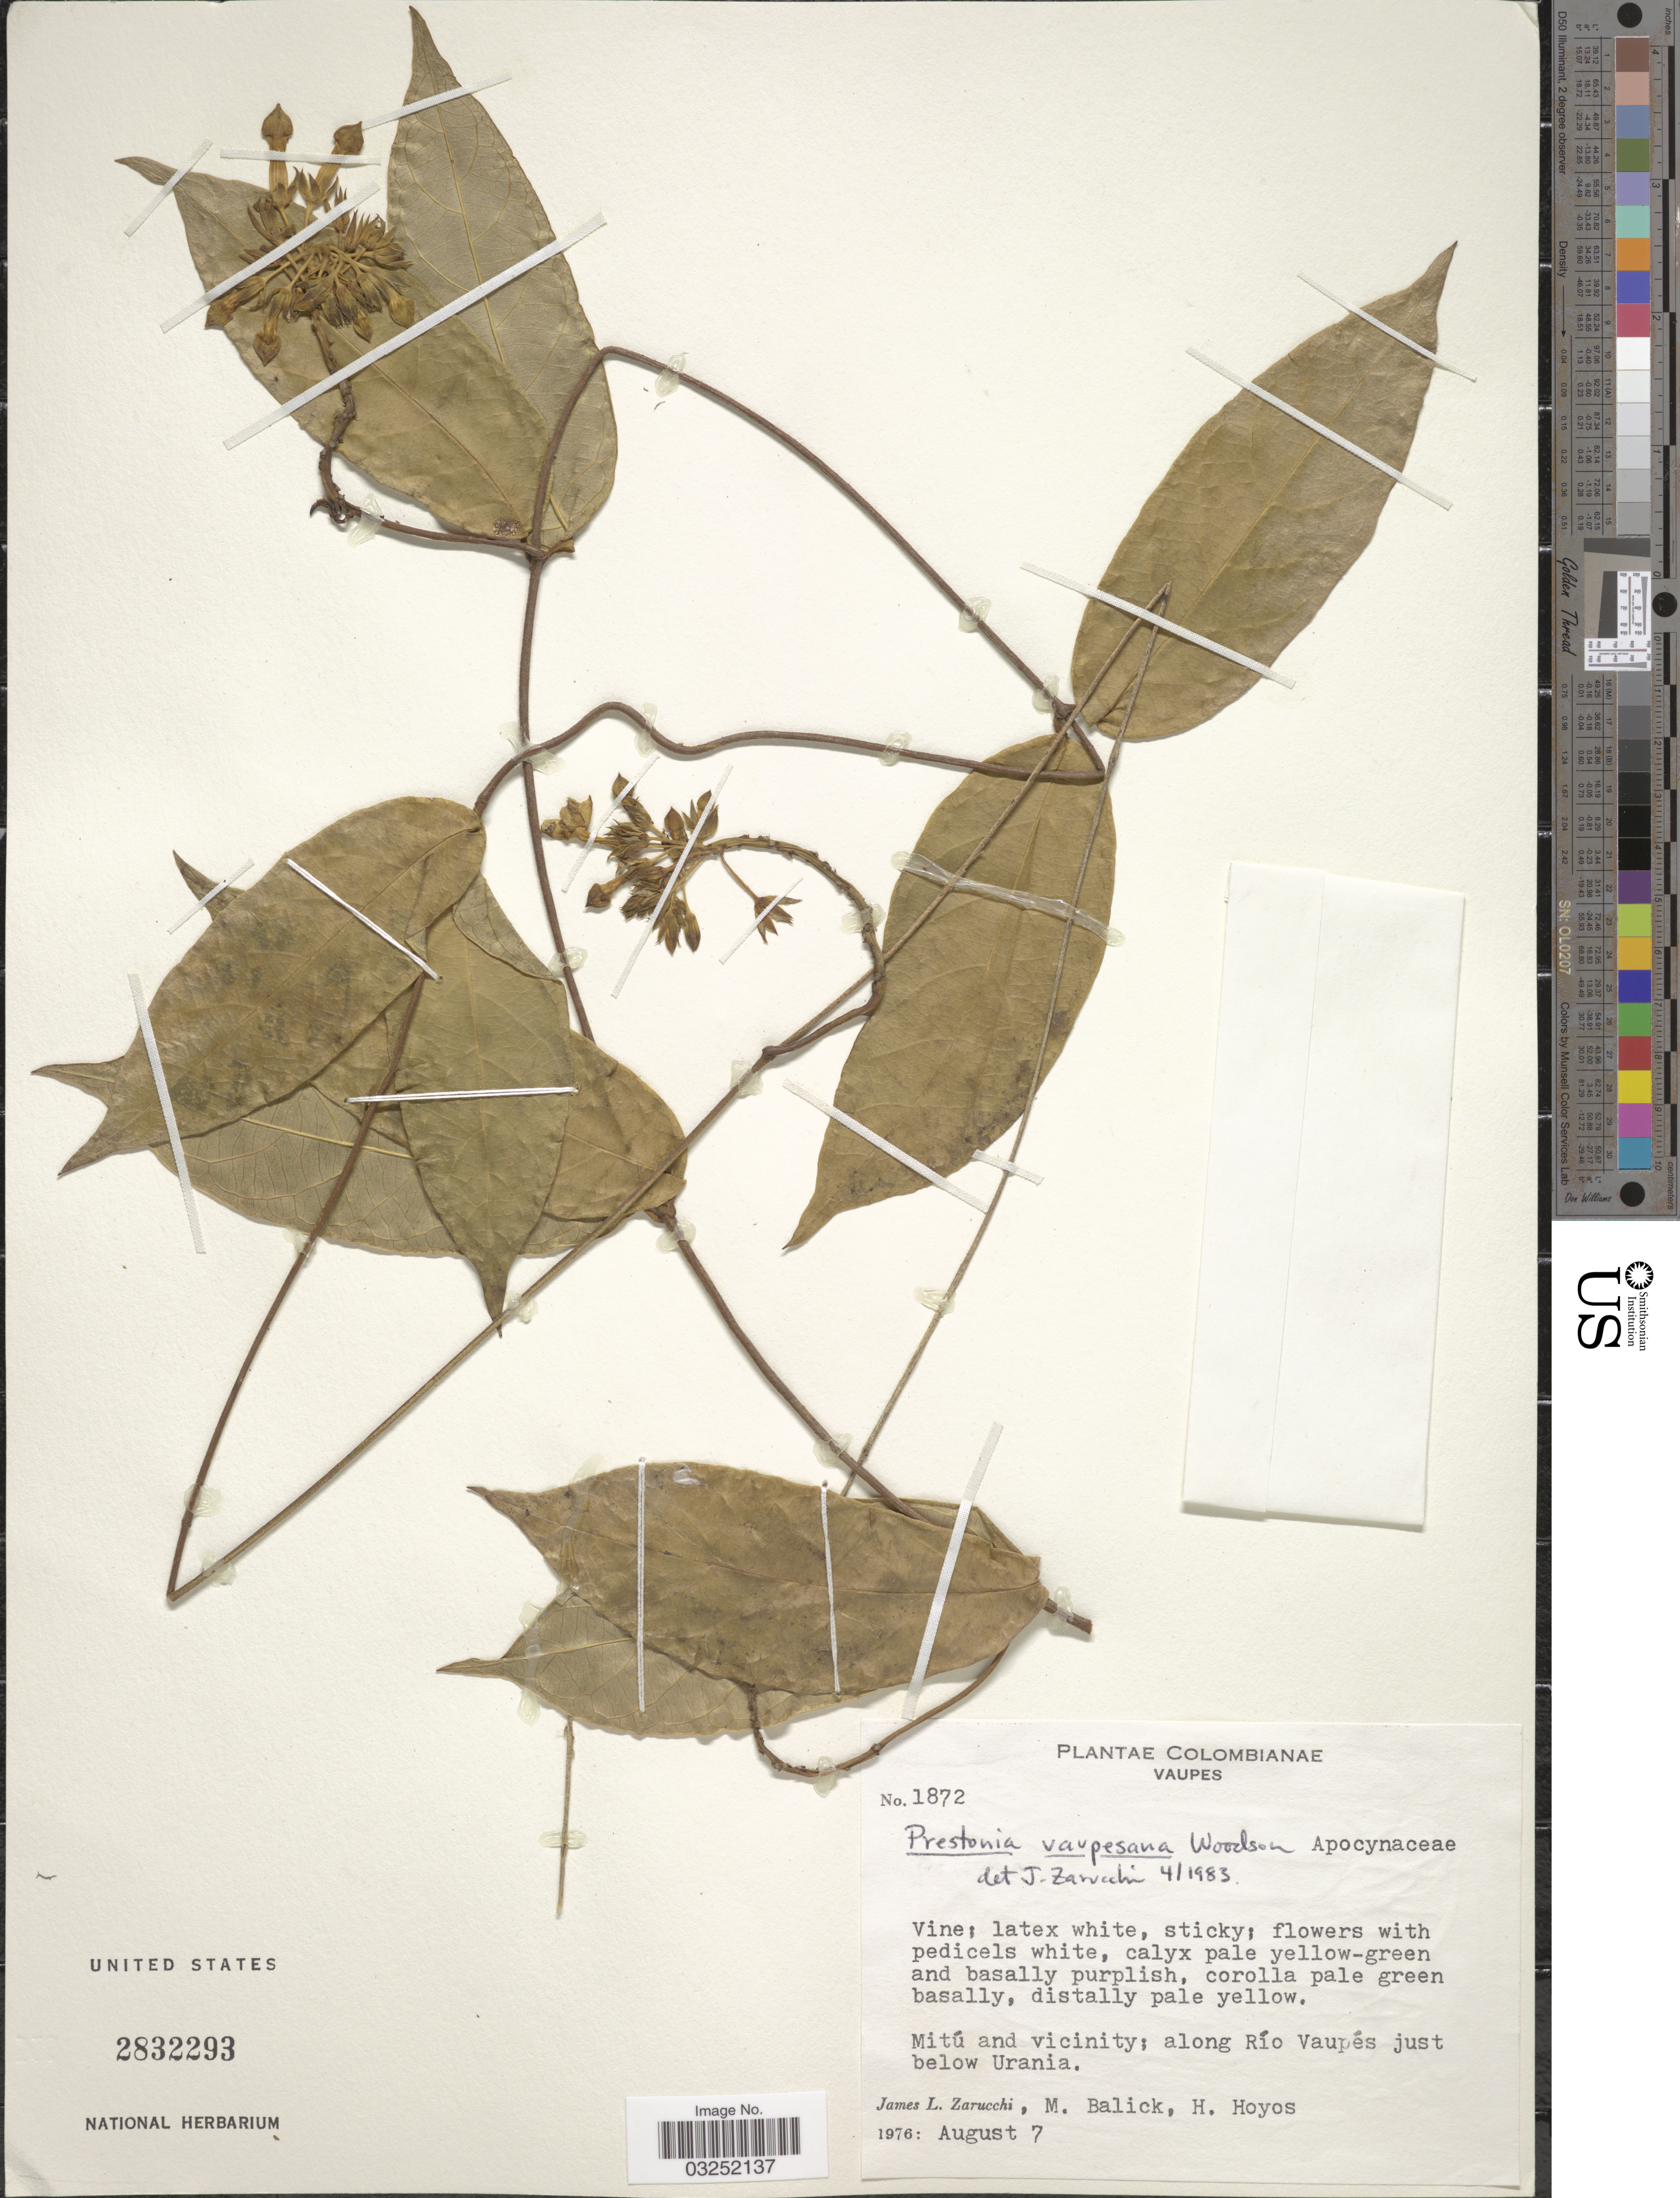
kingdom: Plantae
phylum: Tracheophyta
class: Magnoliopsida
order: Gentianales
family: Apocynaceae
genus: Prestonia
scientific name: Prestonia vaupesana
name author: Woodson in R.E. Schult.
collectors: J. L. Zarucchi, M. Balick & H. Hoyos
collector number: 1872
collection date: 1976-08-07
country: Colombia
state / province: Vaupés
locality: Mitú and vicinity; along Río Vaupés just below Urania.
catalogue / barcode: US 2832293